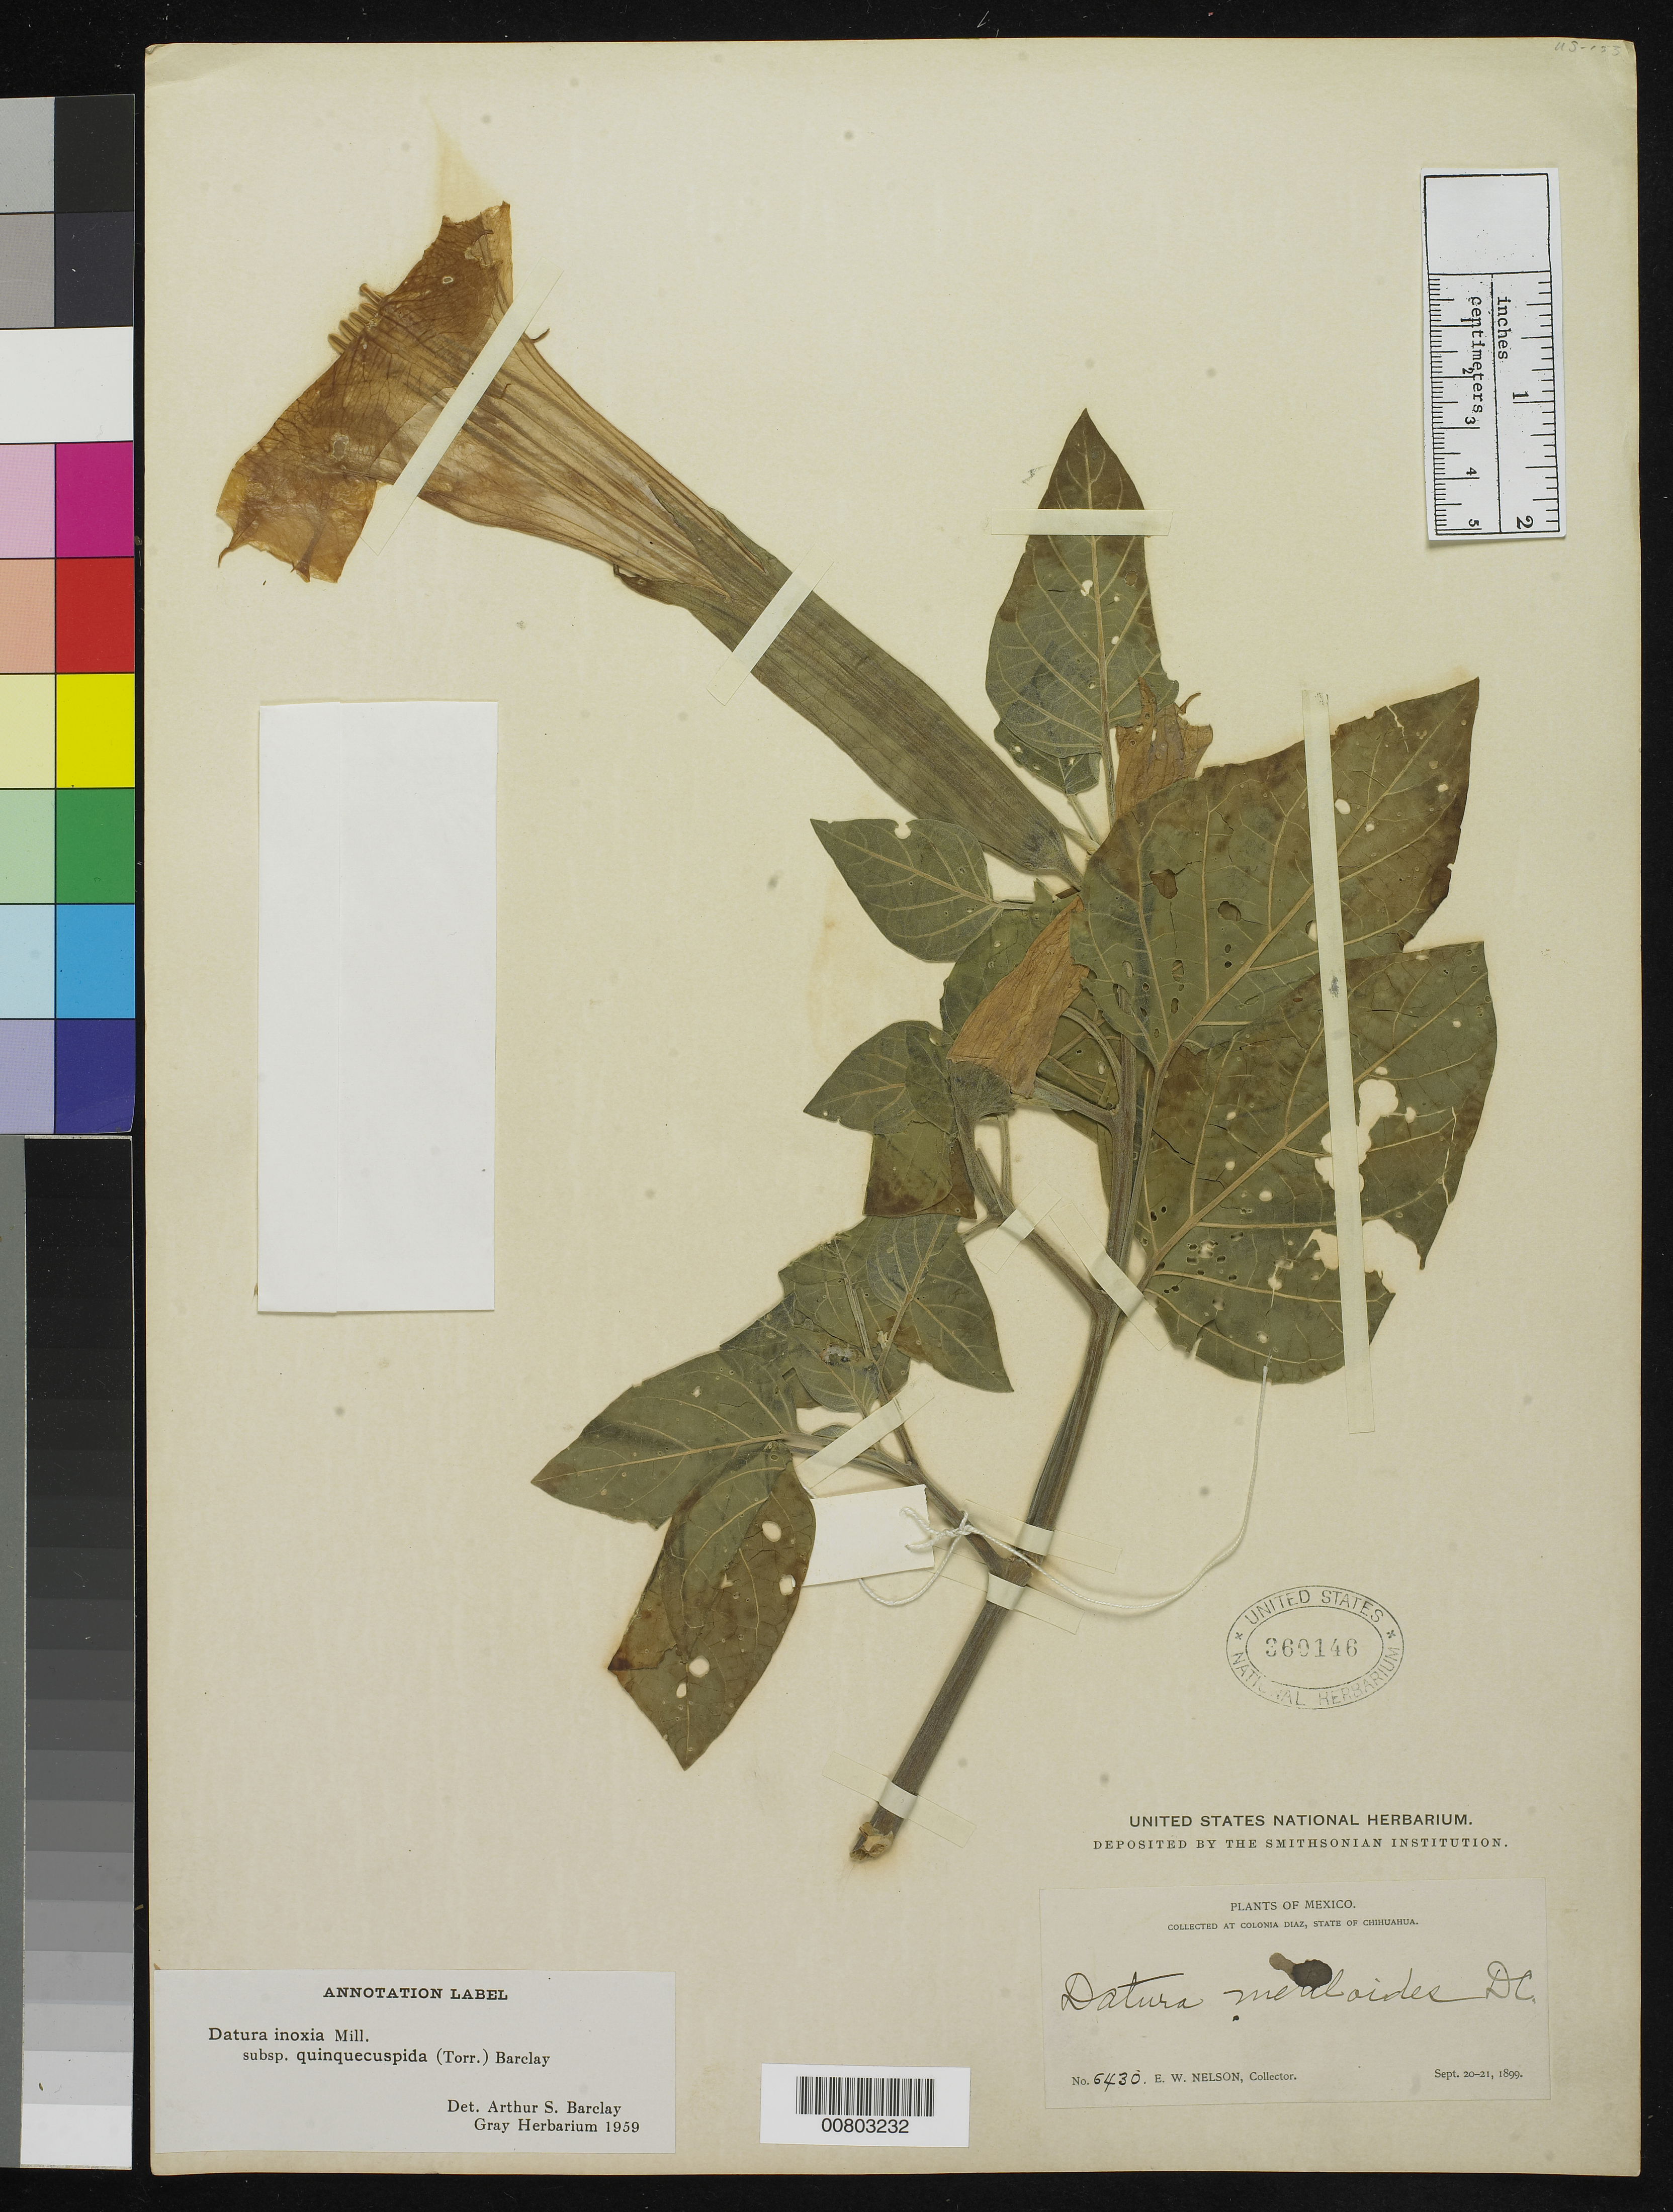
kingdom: Plantae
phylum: Tracheophyta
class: Magnoliopsida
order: Solanales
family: Solanaceae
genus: Datura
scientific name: Datura innoxia subsp. quinquecuspidata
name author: (Torr.) A.S. Barclay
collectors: E. W. Nelson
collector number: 6430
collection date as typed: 20 Sep 1899 to 21 Sep 1899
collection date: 1899-09-20/1899-09-21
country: Mexico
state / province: Chihuahua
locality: Colonia Díaz, Chihuahua.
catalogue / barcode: US 360146